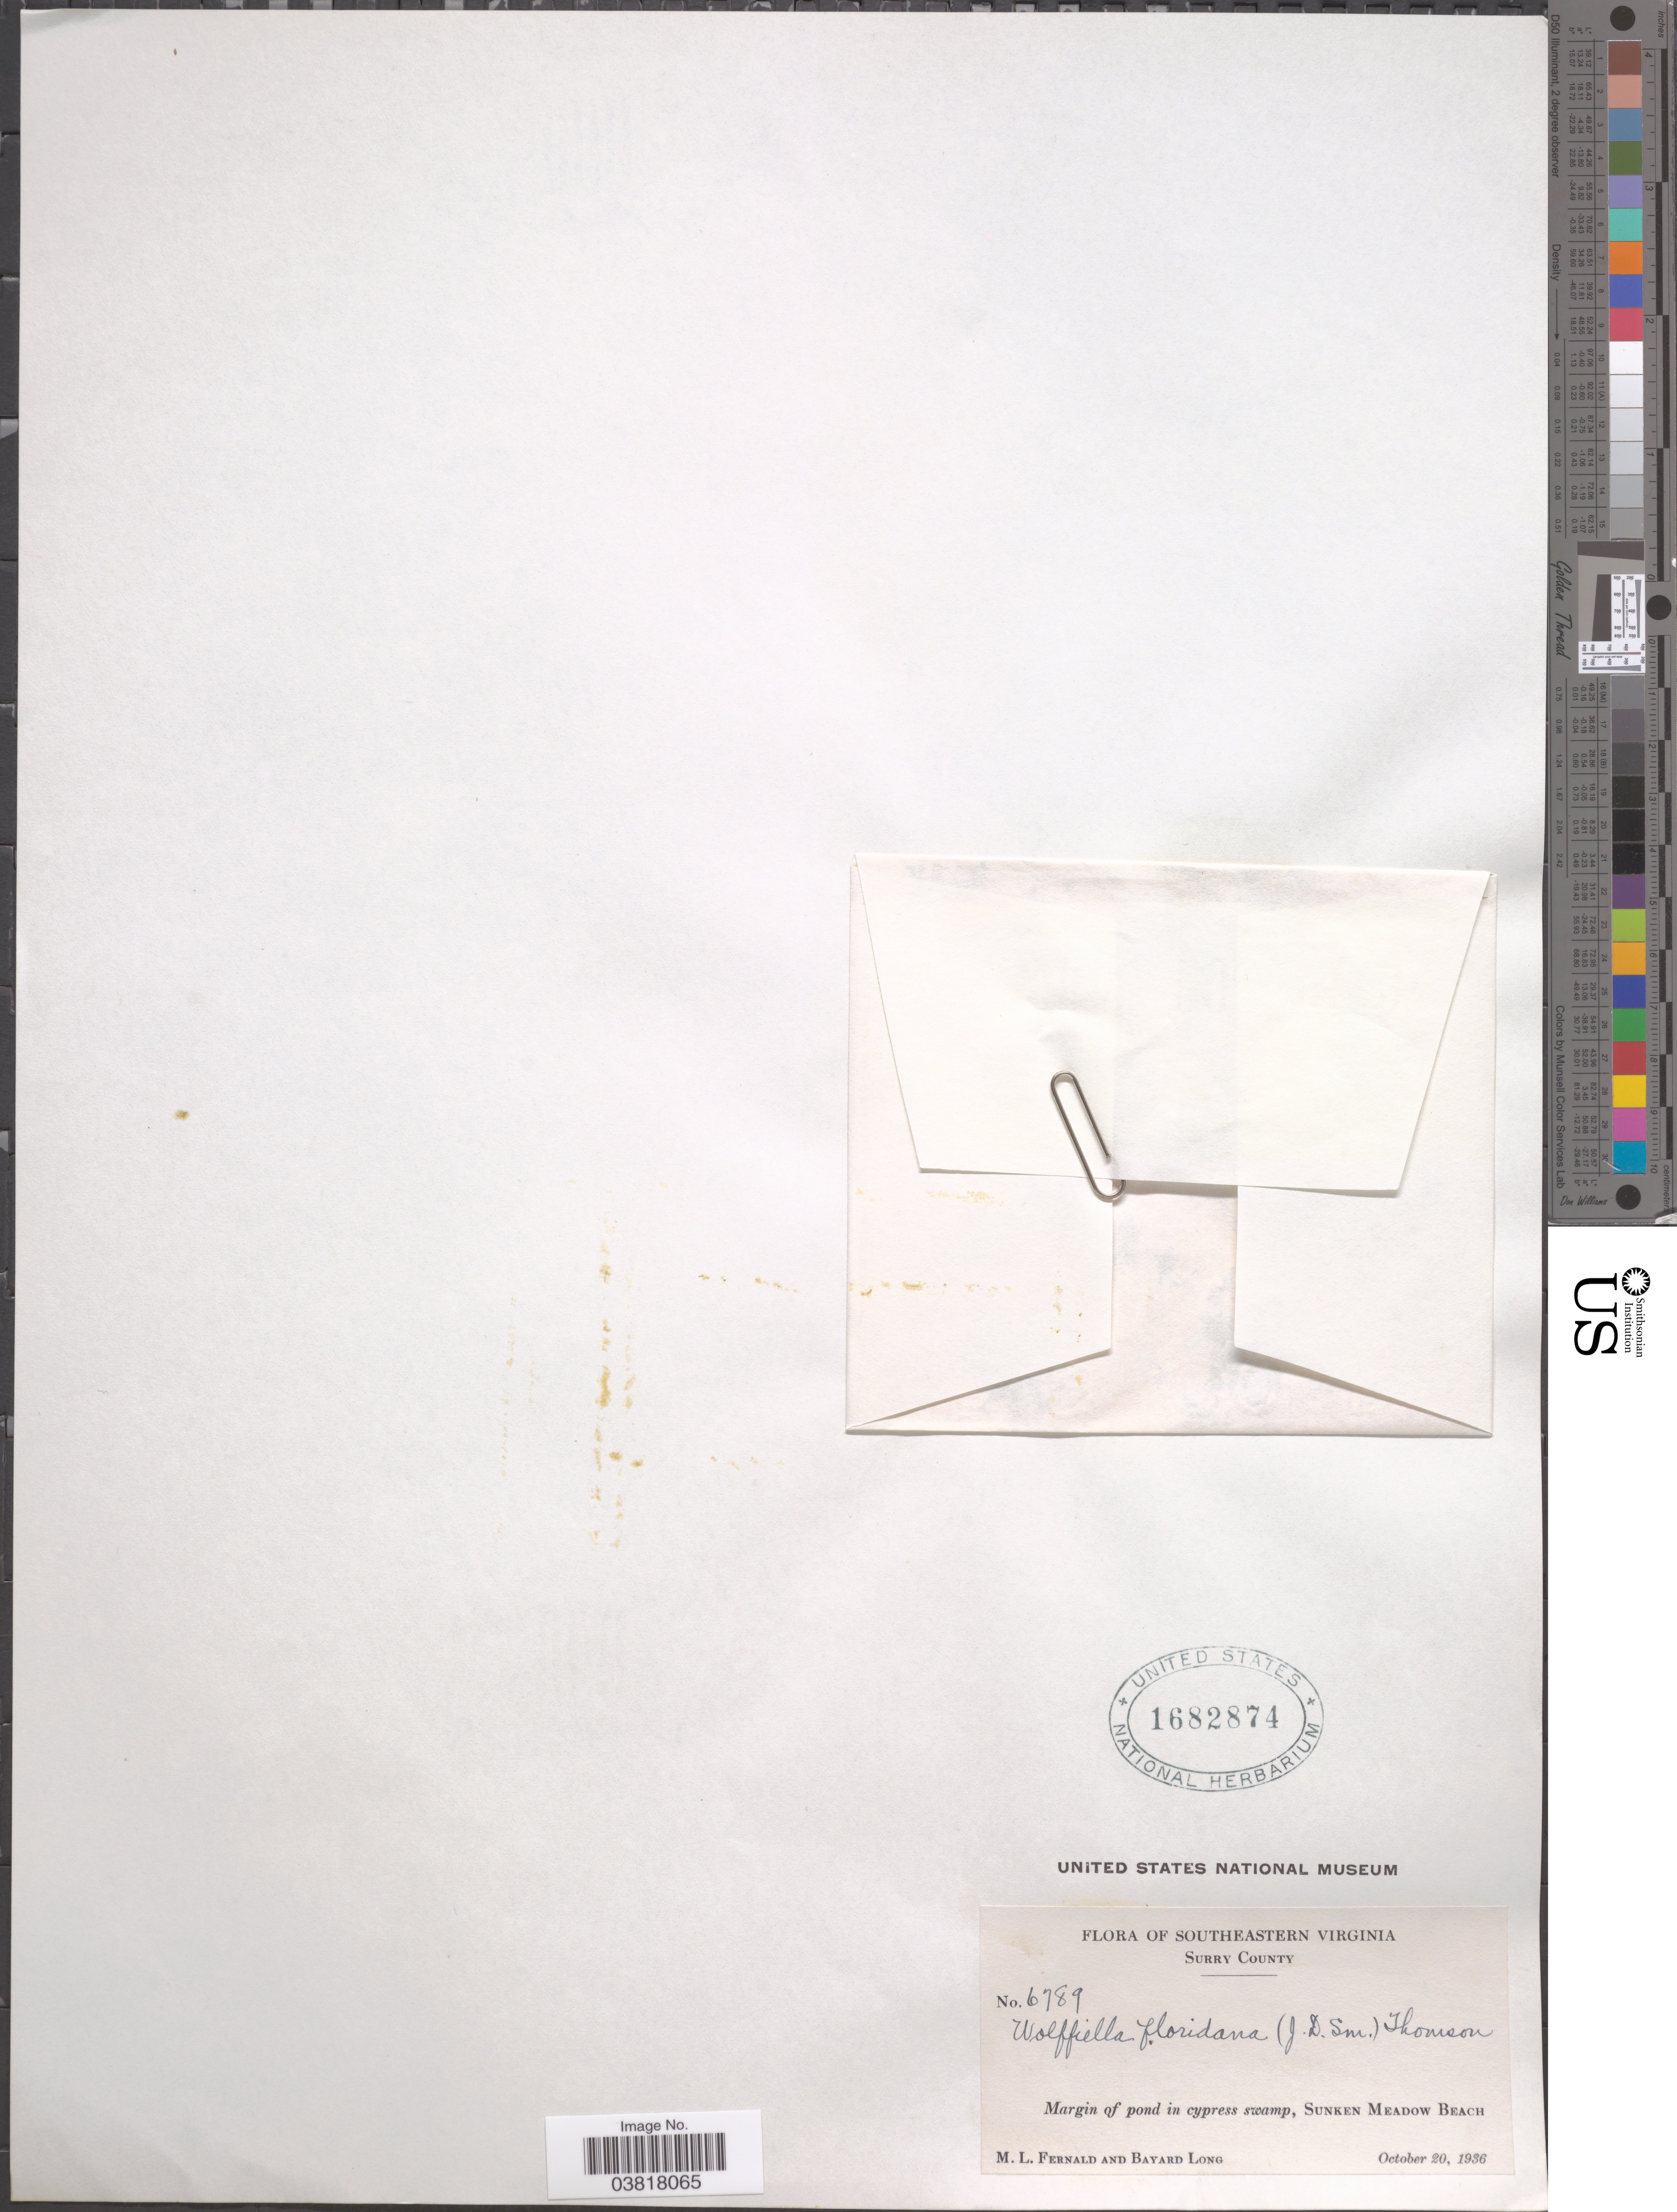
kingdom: Plantae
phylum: Tracheophyta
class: Liliopsida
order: Alismatales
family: Araceae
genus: Wolffiella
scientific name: Wolffiella floridana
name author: (Donn. Sm.) C.H. Thomps.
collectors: M. L. Fernald & B. Long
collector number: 6789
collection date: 1936-10-20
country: United States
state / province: Virginia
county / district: Surry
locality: Southeastern Virginia. Surry County. Sunken Meadow Beach.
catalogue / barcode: US 1682874